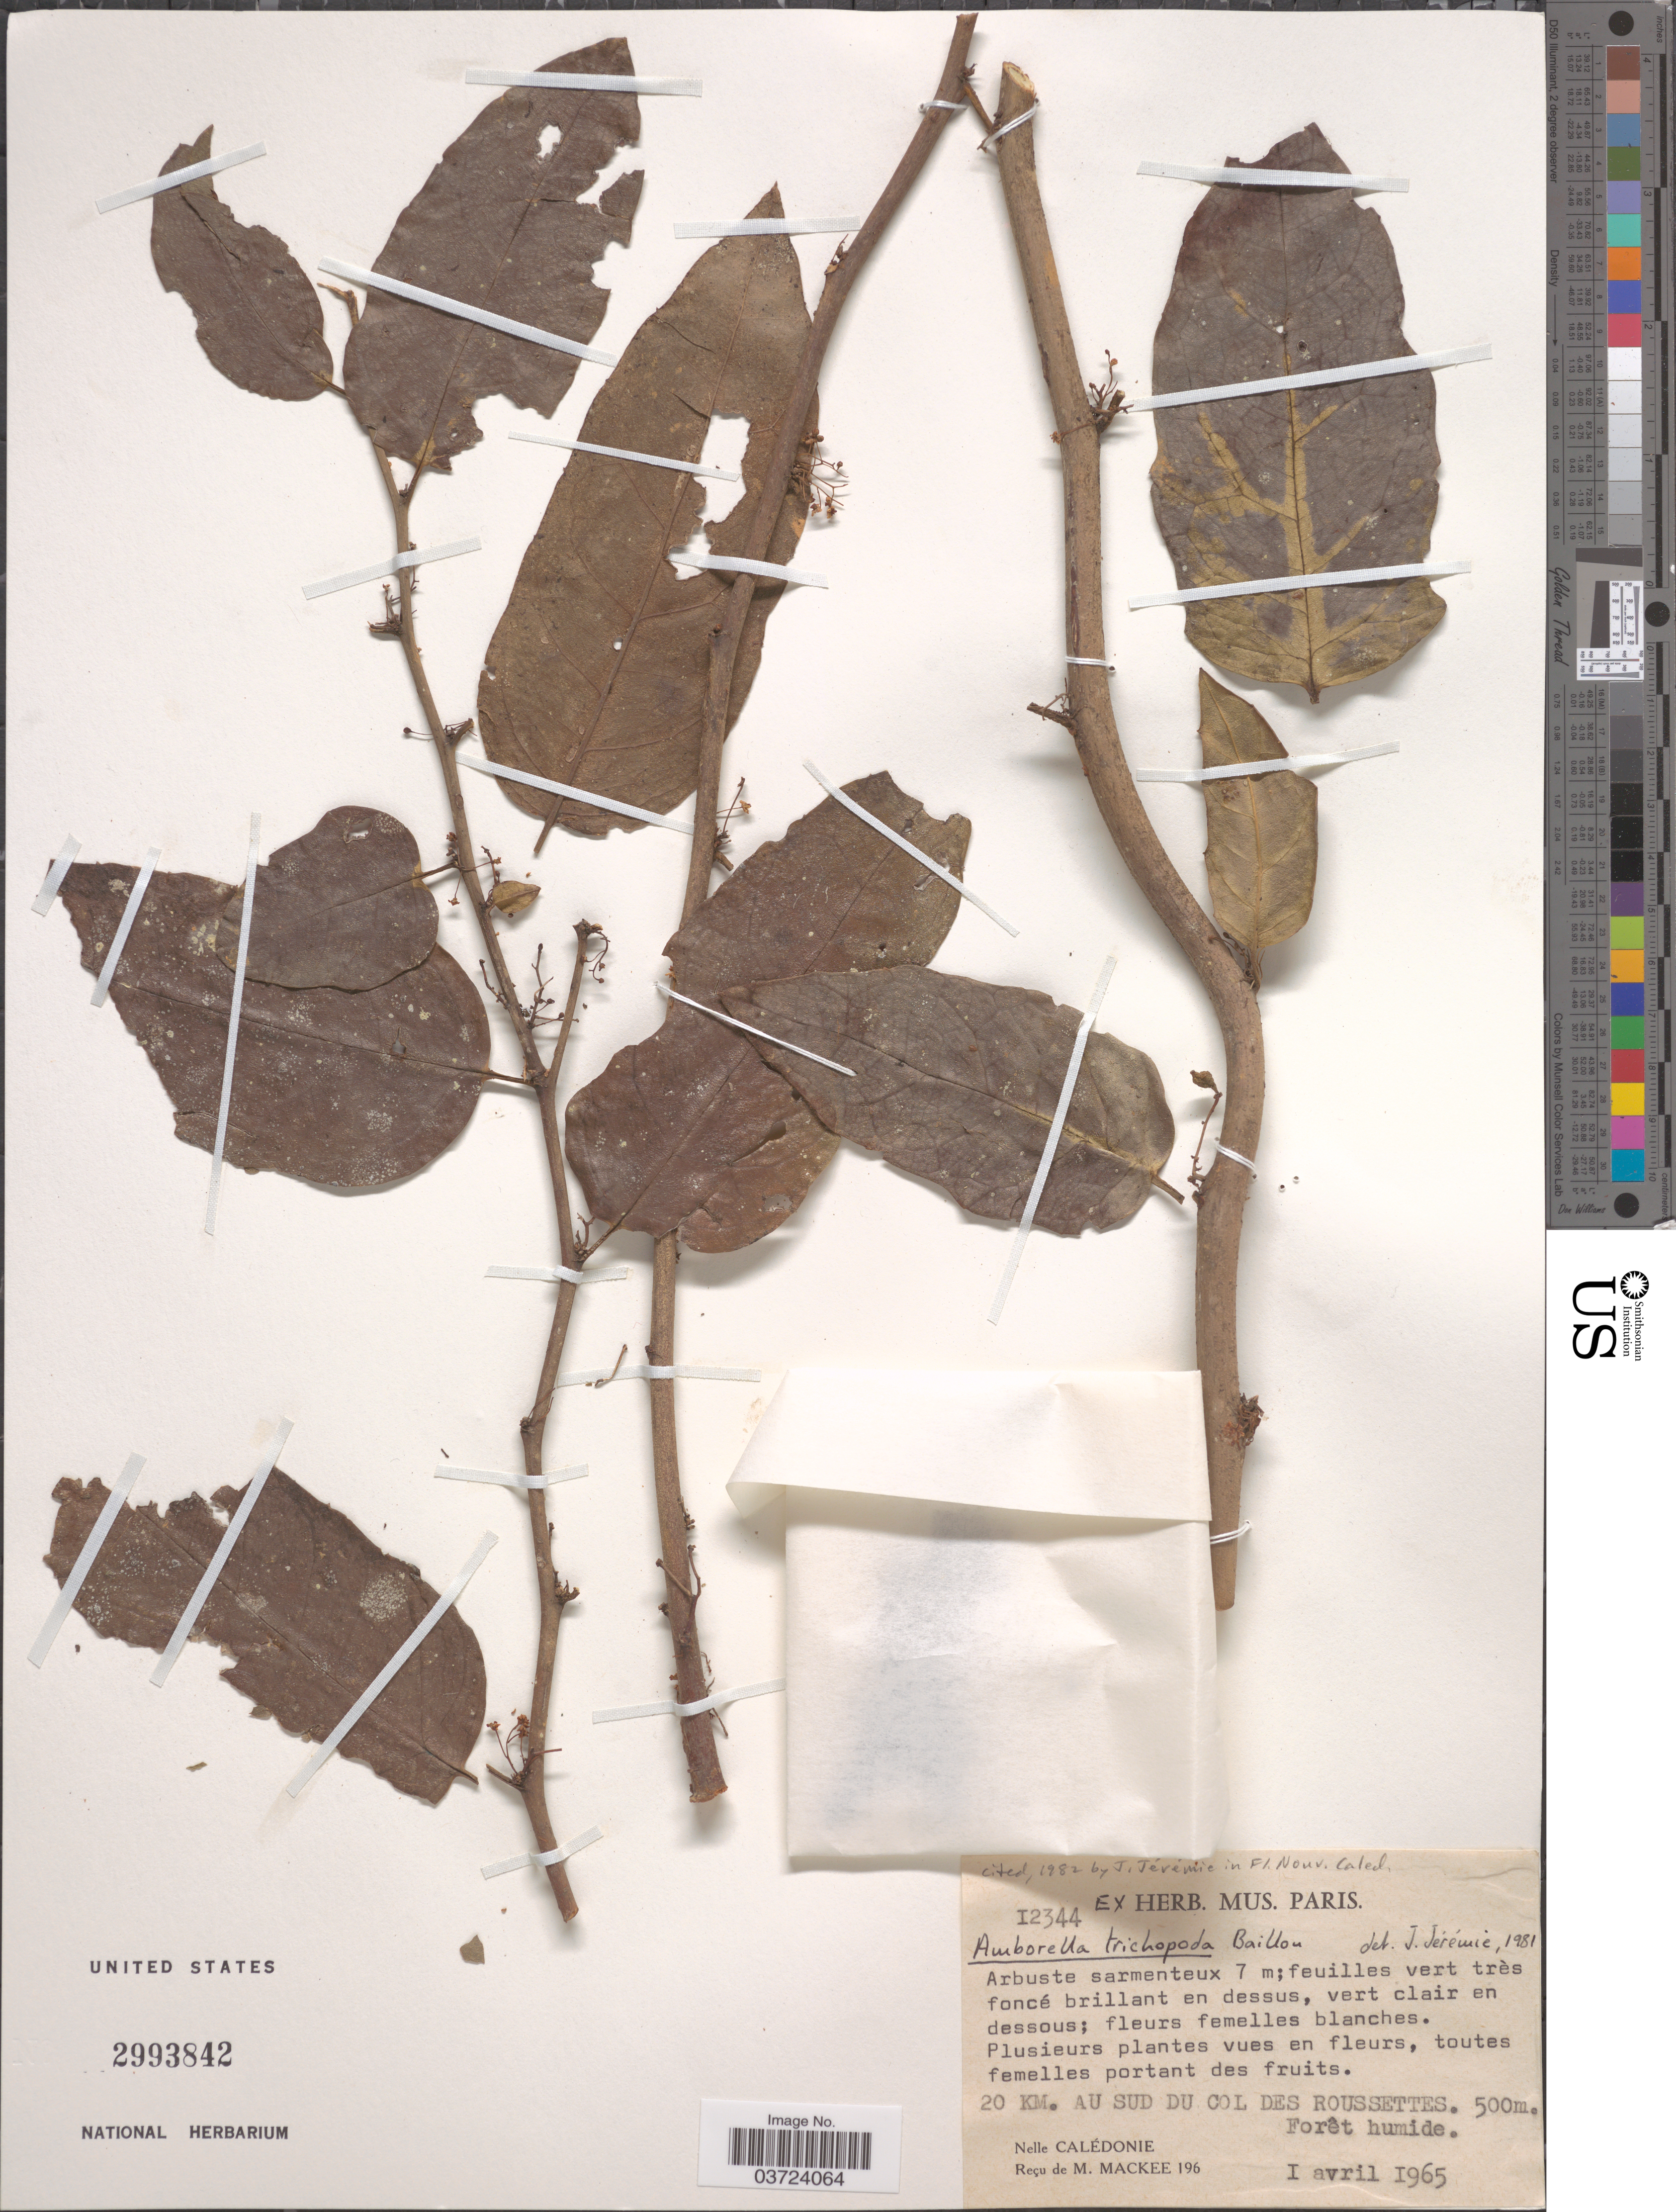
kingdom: Plantae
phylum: Tracheophyta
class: Magnoliopsida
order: Amborellales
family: Amborellaceae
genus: Amborella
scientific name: Amborella trichopoda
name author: Baill.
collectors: M. Mackee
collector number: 196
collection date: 1965-04-01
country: New Caledonia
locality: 20 Km. au Sud du Col des Roussettes.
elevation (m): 500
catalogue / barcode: US 2993842